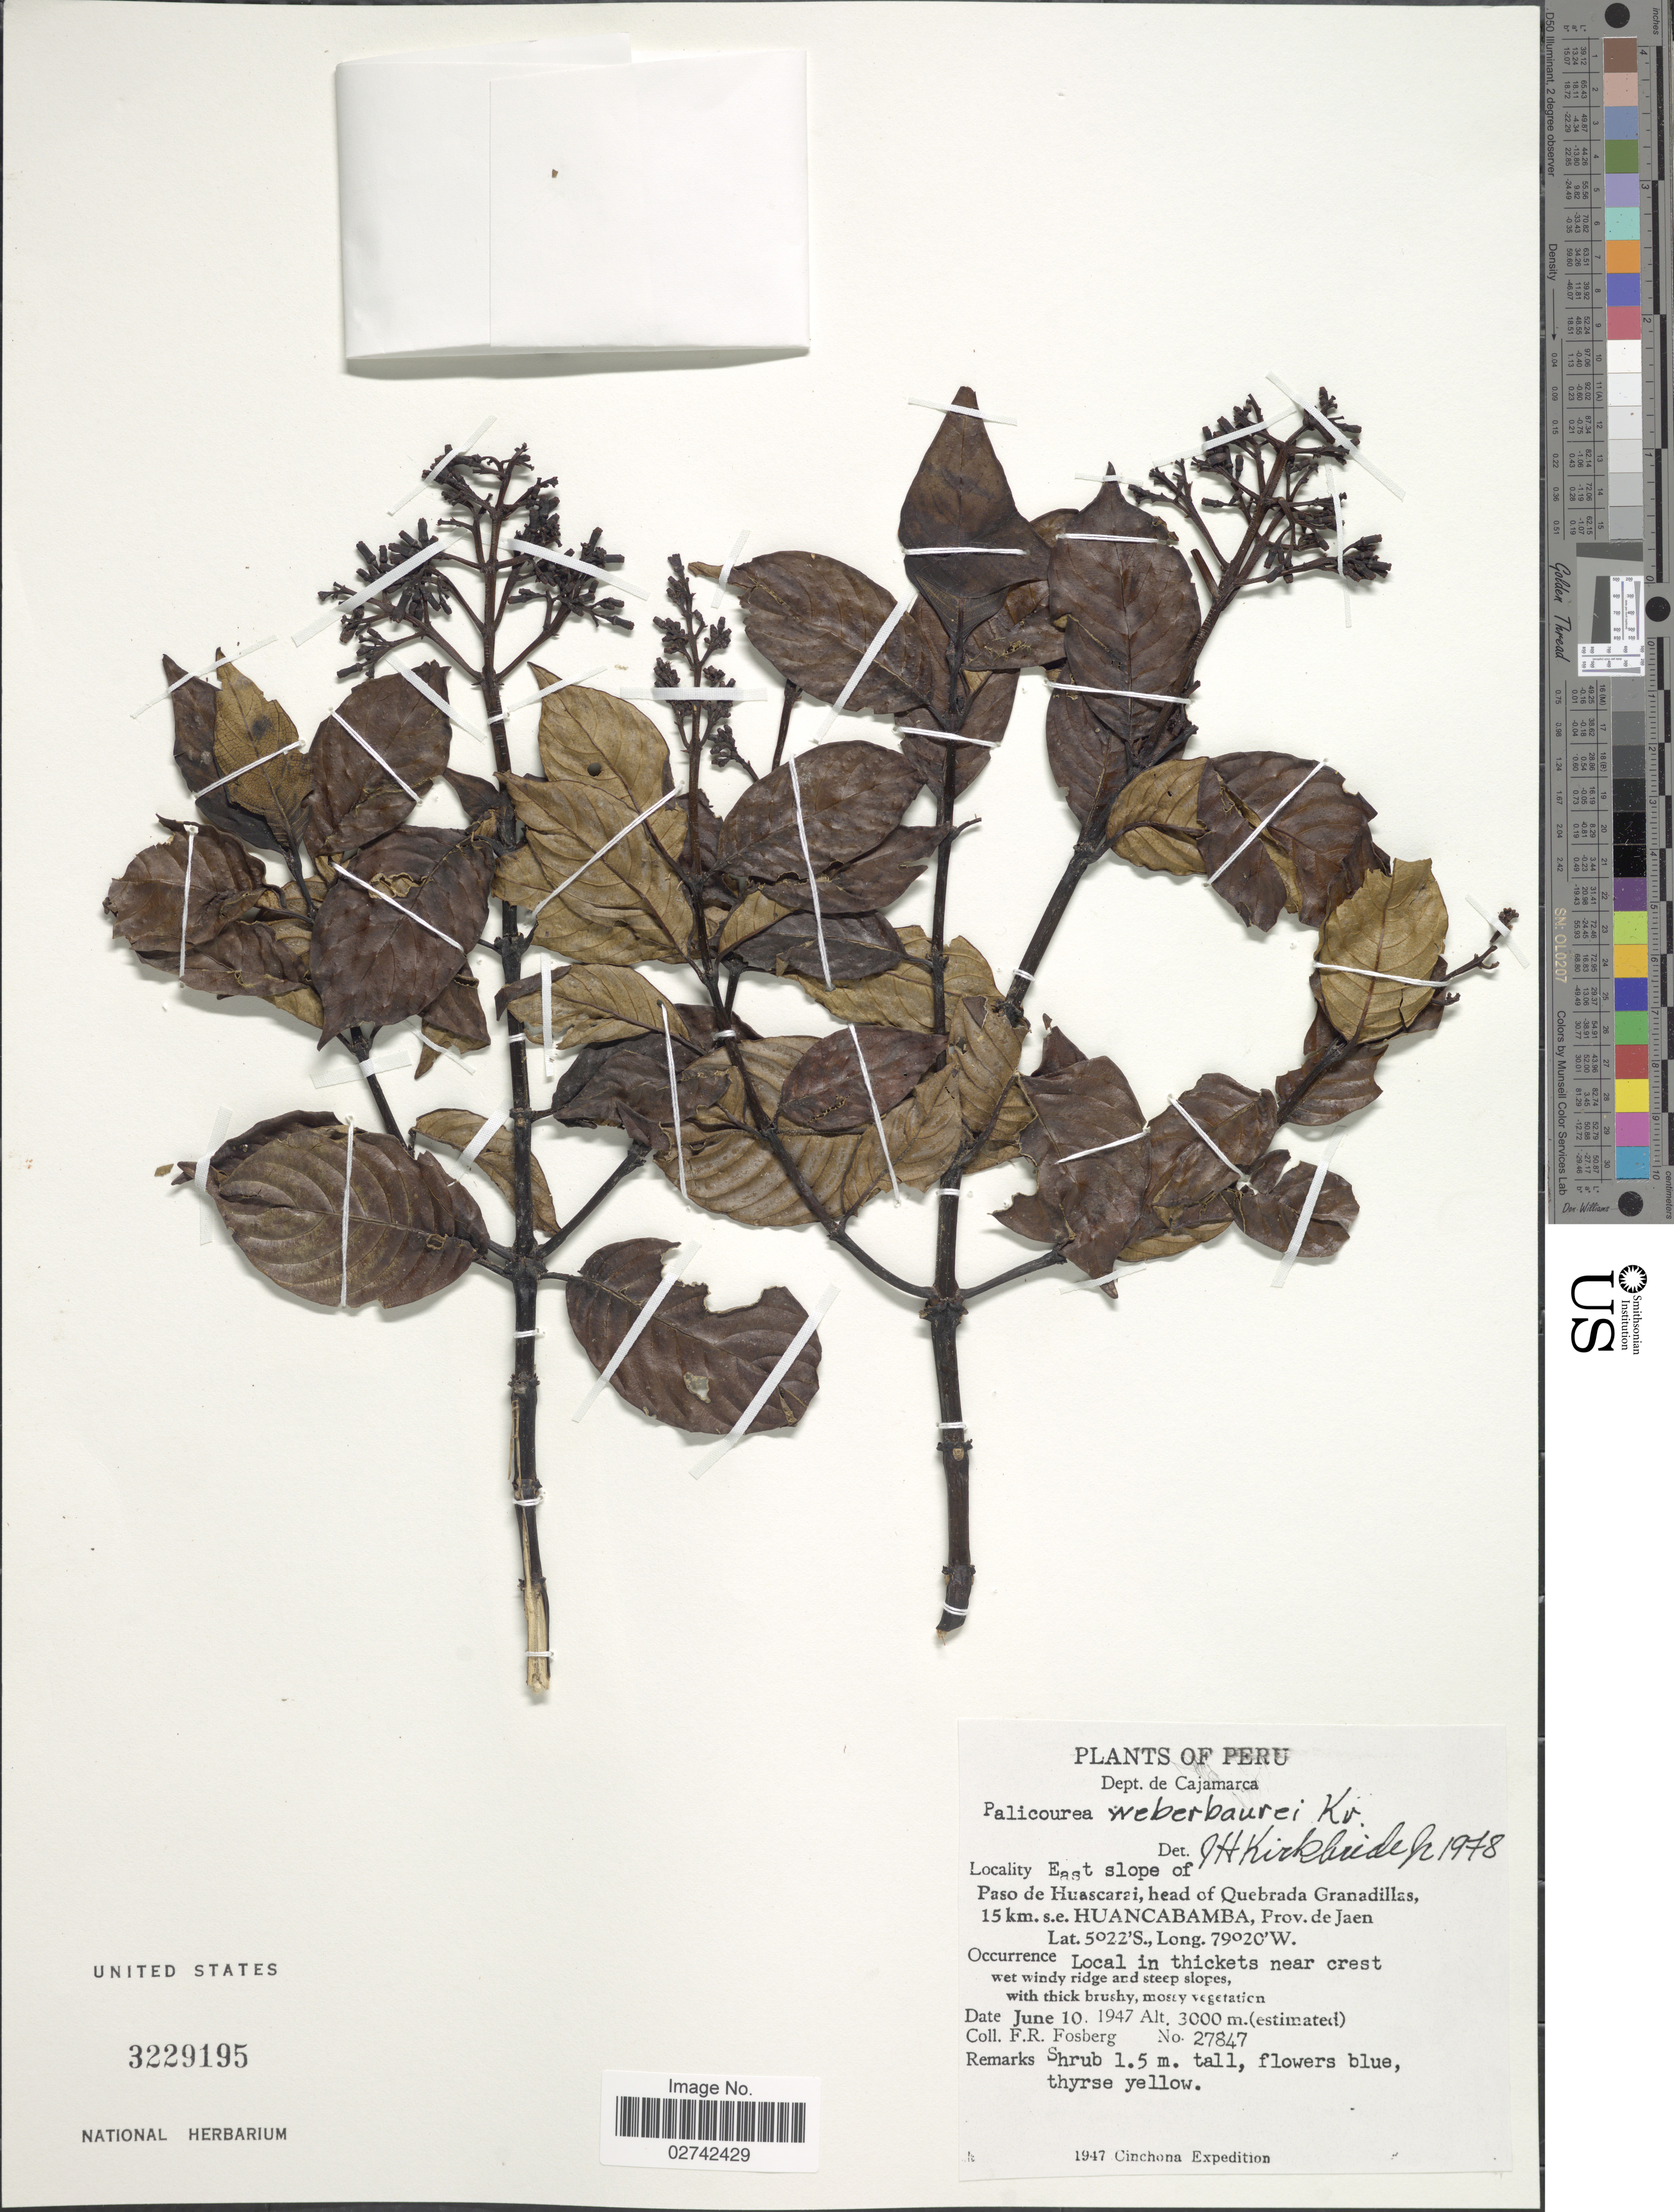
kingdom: Plantae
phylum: Tracheophyta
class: Magnoliopsida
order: Gentianales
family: Rubiaceae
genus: Palicourea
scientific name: Palicourea weberbaueri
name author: K. Krause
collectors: F. R. Fosberg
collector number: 27847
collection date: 1947-06-10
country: Peru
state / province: Cajamarca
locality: East slope of Paso de Huascarai, head of Quebrada Granadillas, 15 km. s. e. Huancabamba, Prov. de Jaen, in thickets near crest, wet windy ridge and steep slopes.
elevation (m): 3000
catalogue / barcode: US 3229195